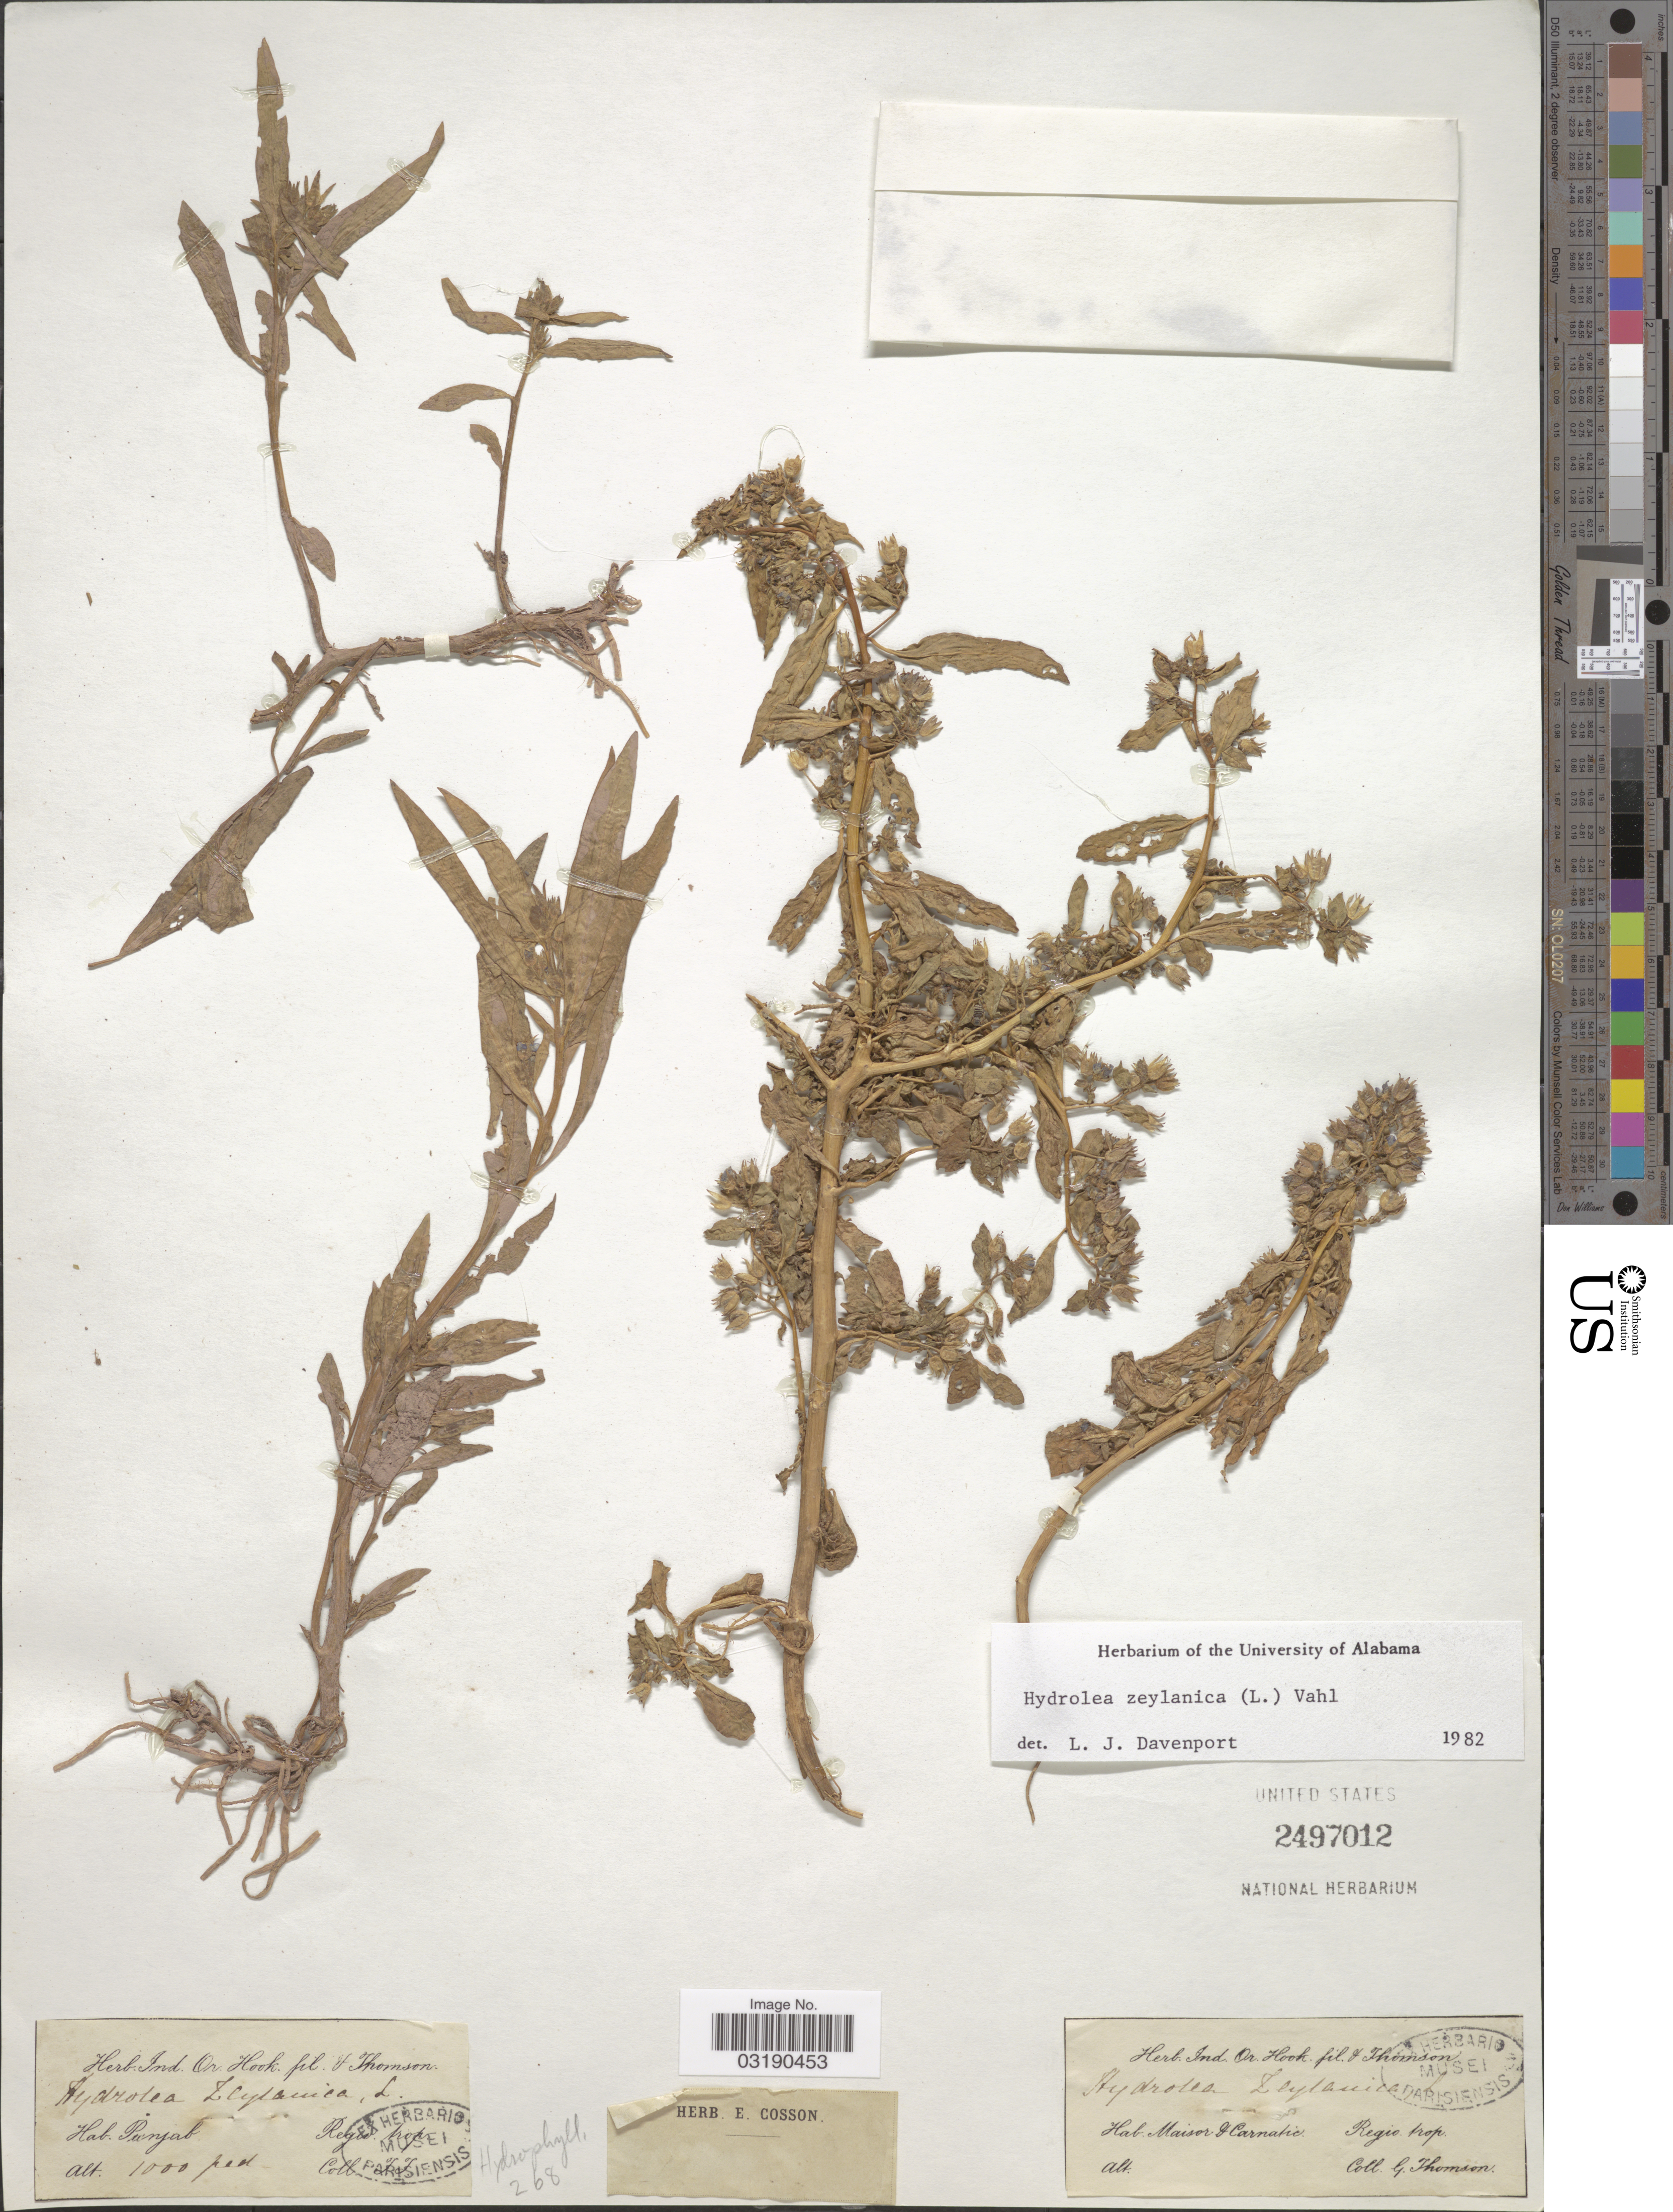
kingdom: Plantae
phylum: Tracheophyta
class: Magnoliopsida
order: Solanales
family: Hydroleaceae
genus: Hydrolea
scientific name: Hydrolea zeylanica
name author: (L.) Vahl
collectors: G. Thomson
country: India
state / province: Punjab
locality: Punjab. Regio trop. Maisor & Carnatic.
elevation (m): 305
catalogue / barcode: US 2497012